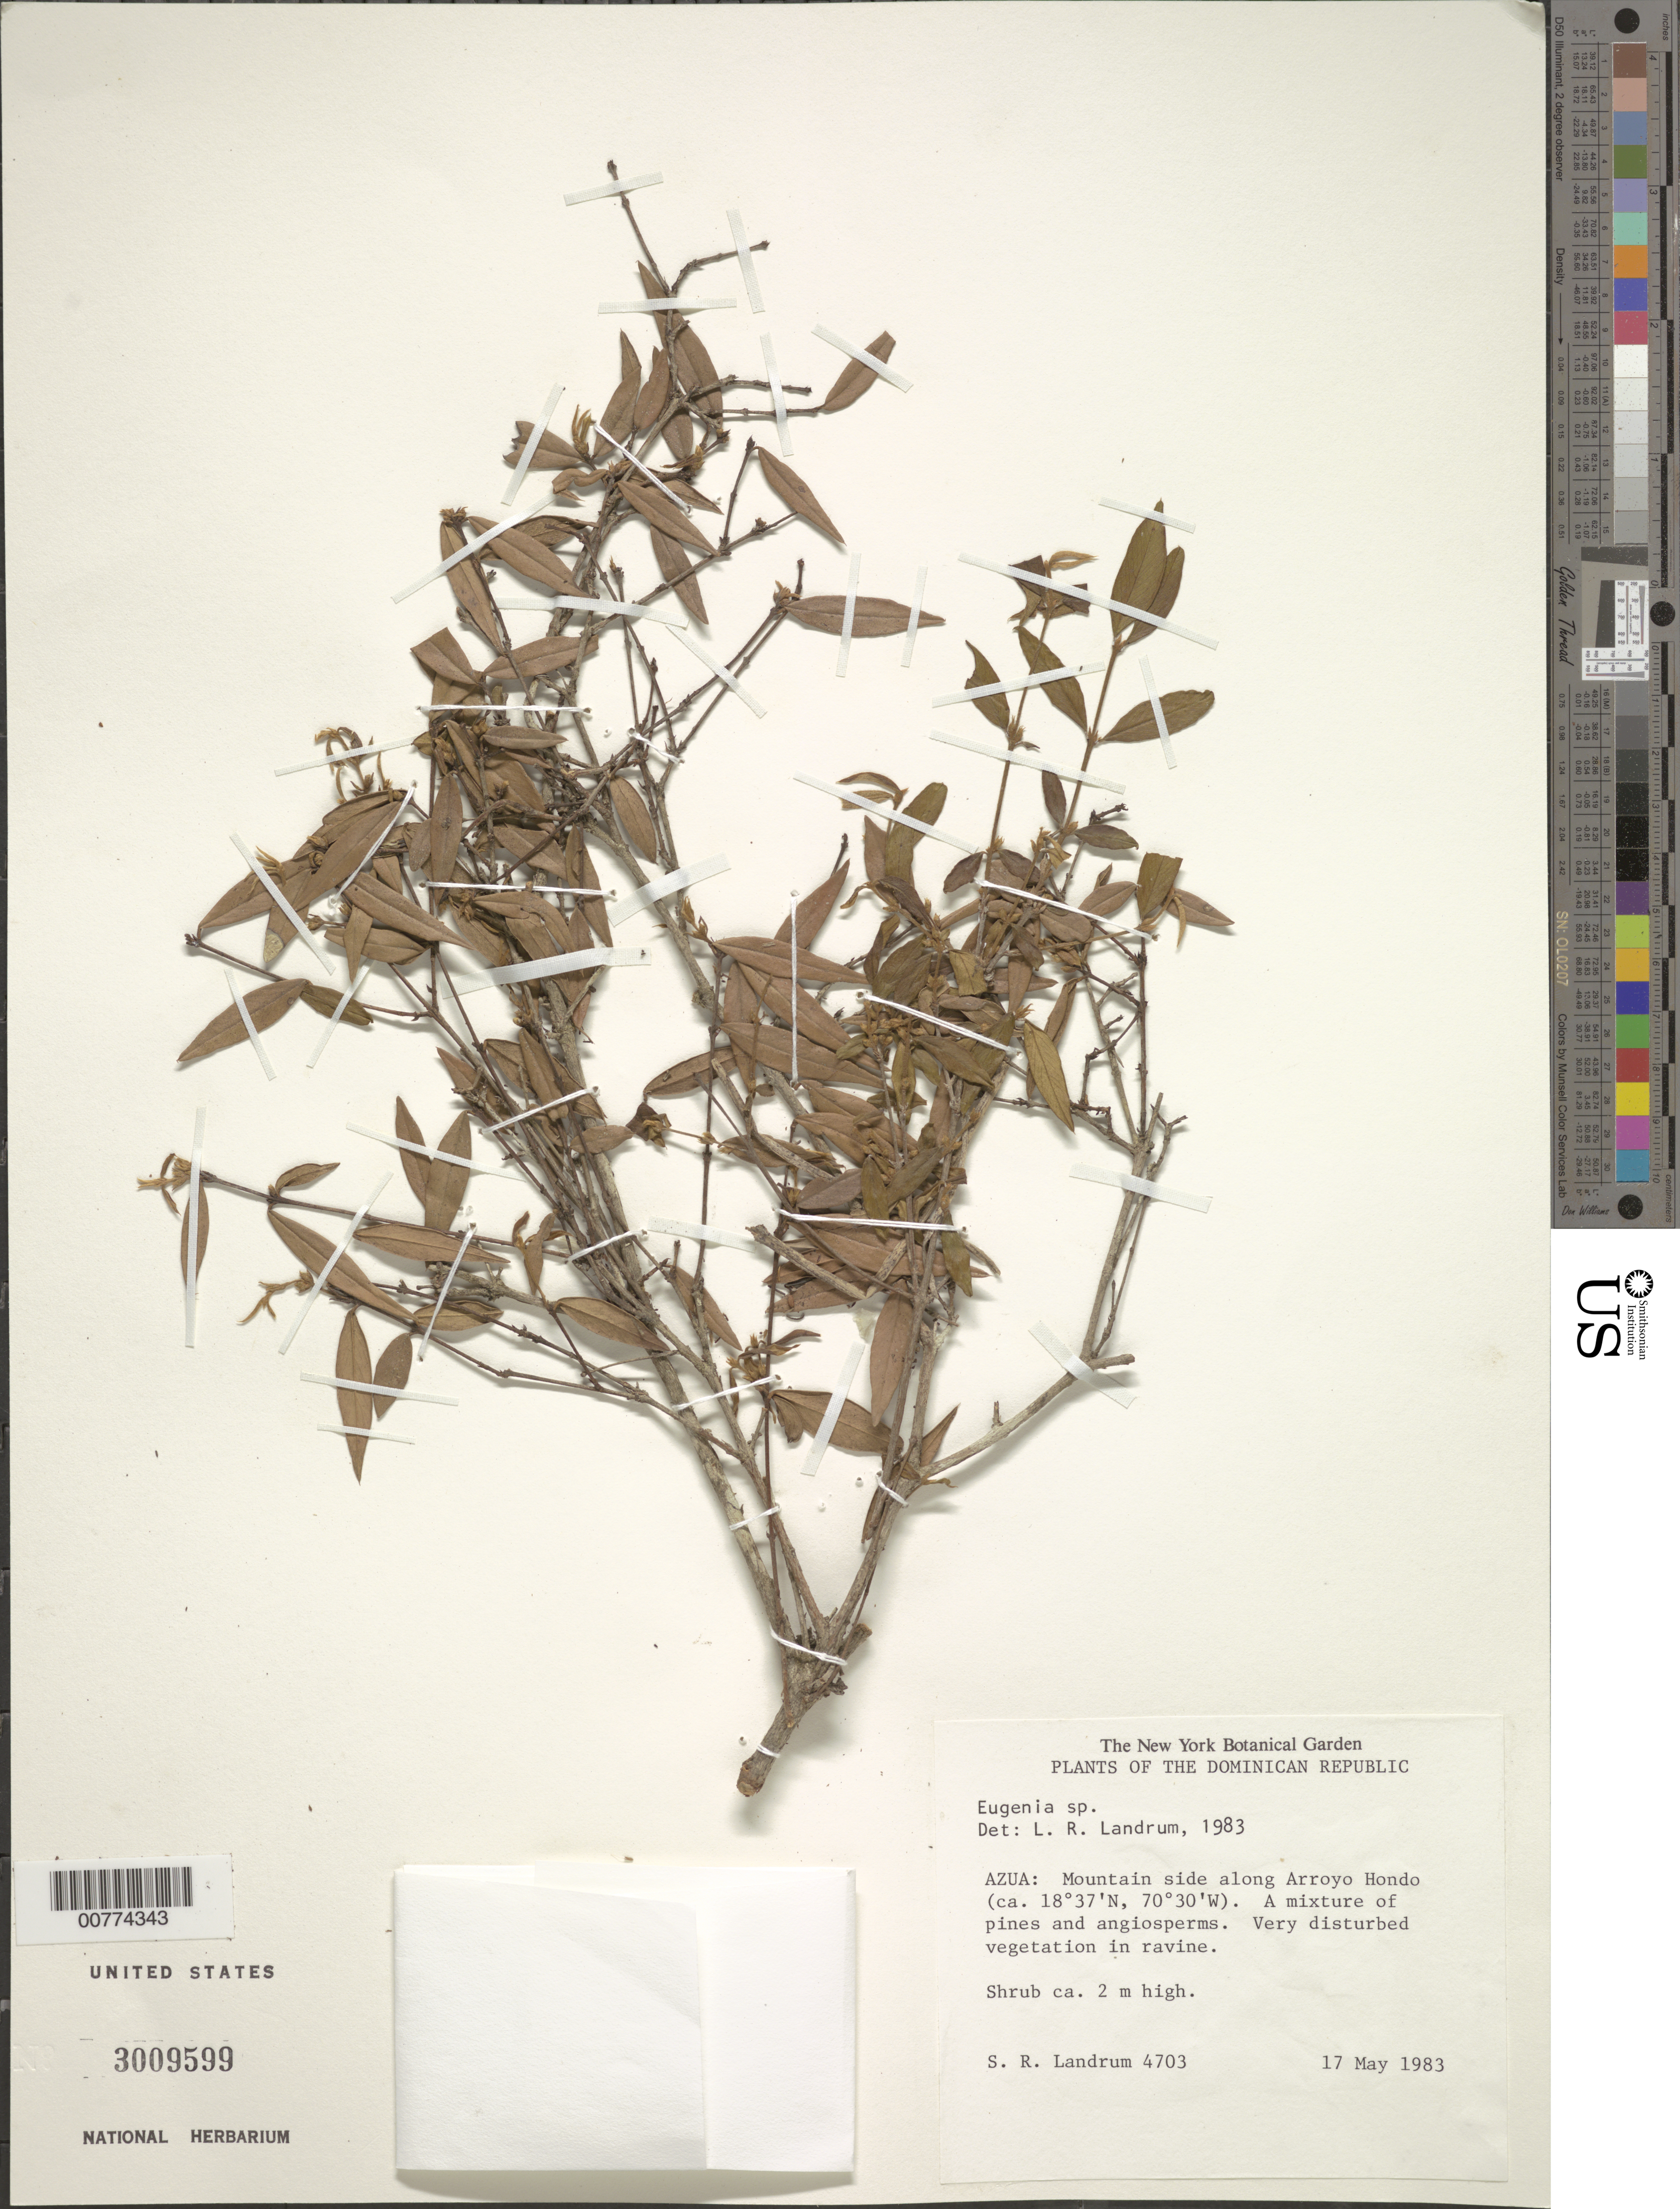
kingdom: Plantae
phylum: Tracheophyta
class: Magnoliopsida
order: Myrtales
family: Myrtaceae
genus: Eugenia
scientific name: Eugenia sp.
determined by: Landrum, L. R.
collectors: L. R. Landrum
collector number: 4703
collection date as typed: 17 May 1983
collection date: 1983-05-17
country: Dominican Republic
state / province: Azua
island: Hispaniola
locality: Mountain side along Arroyo Hondo.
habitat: A mixture of pines and angiosperms, very disturbed vegetation in ravine.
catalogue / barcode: US 3009599